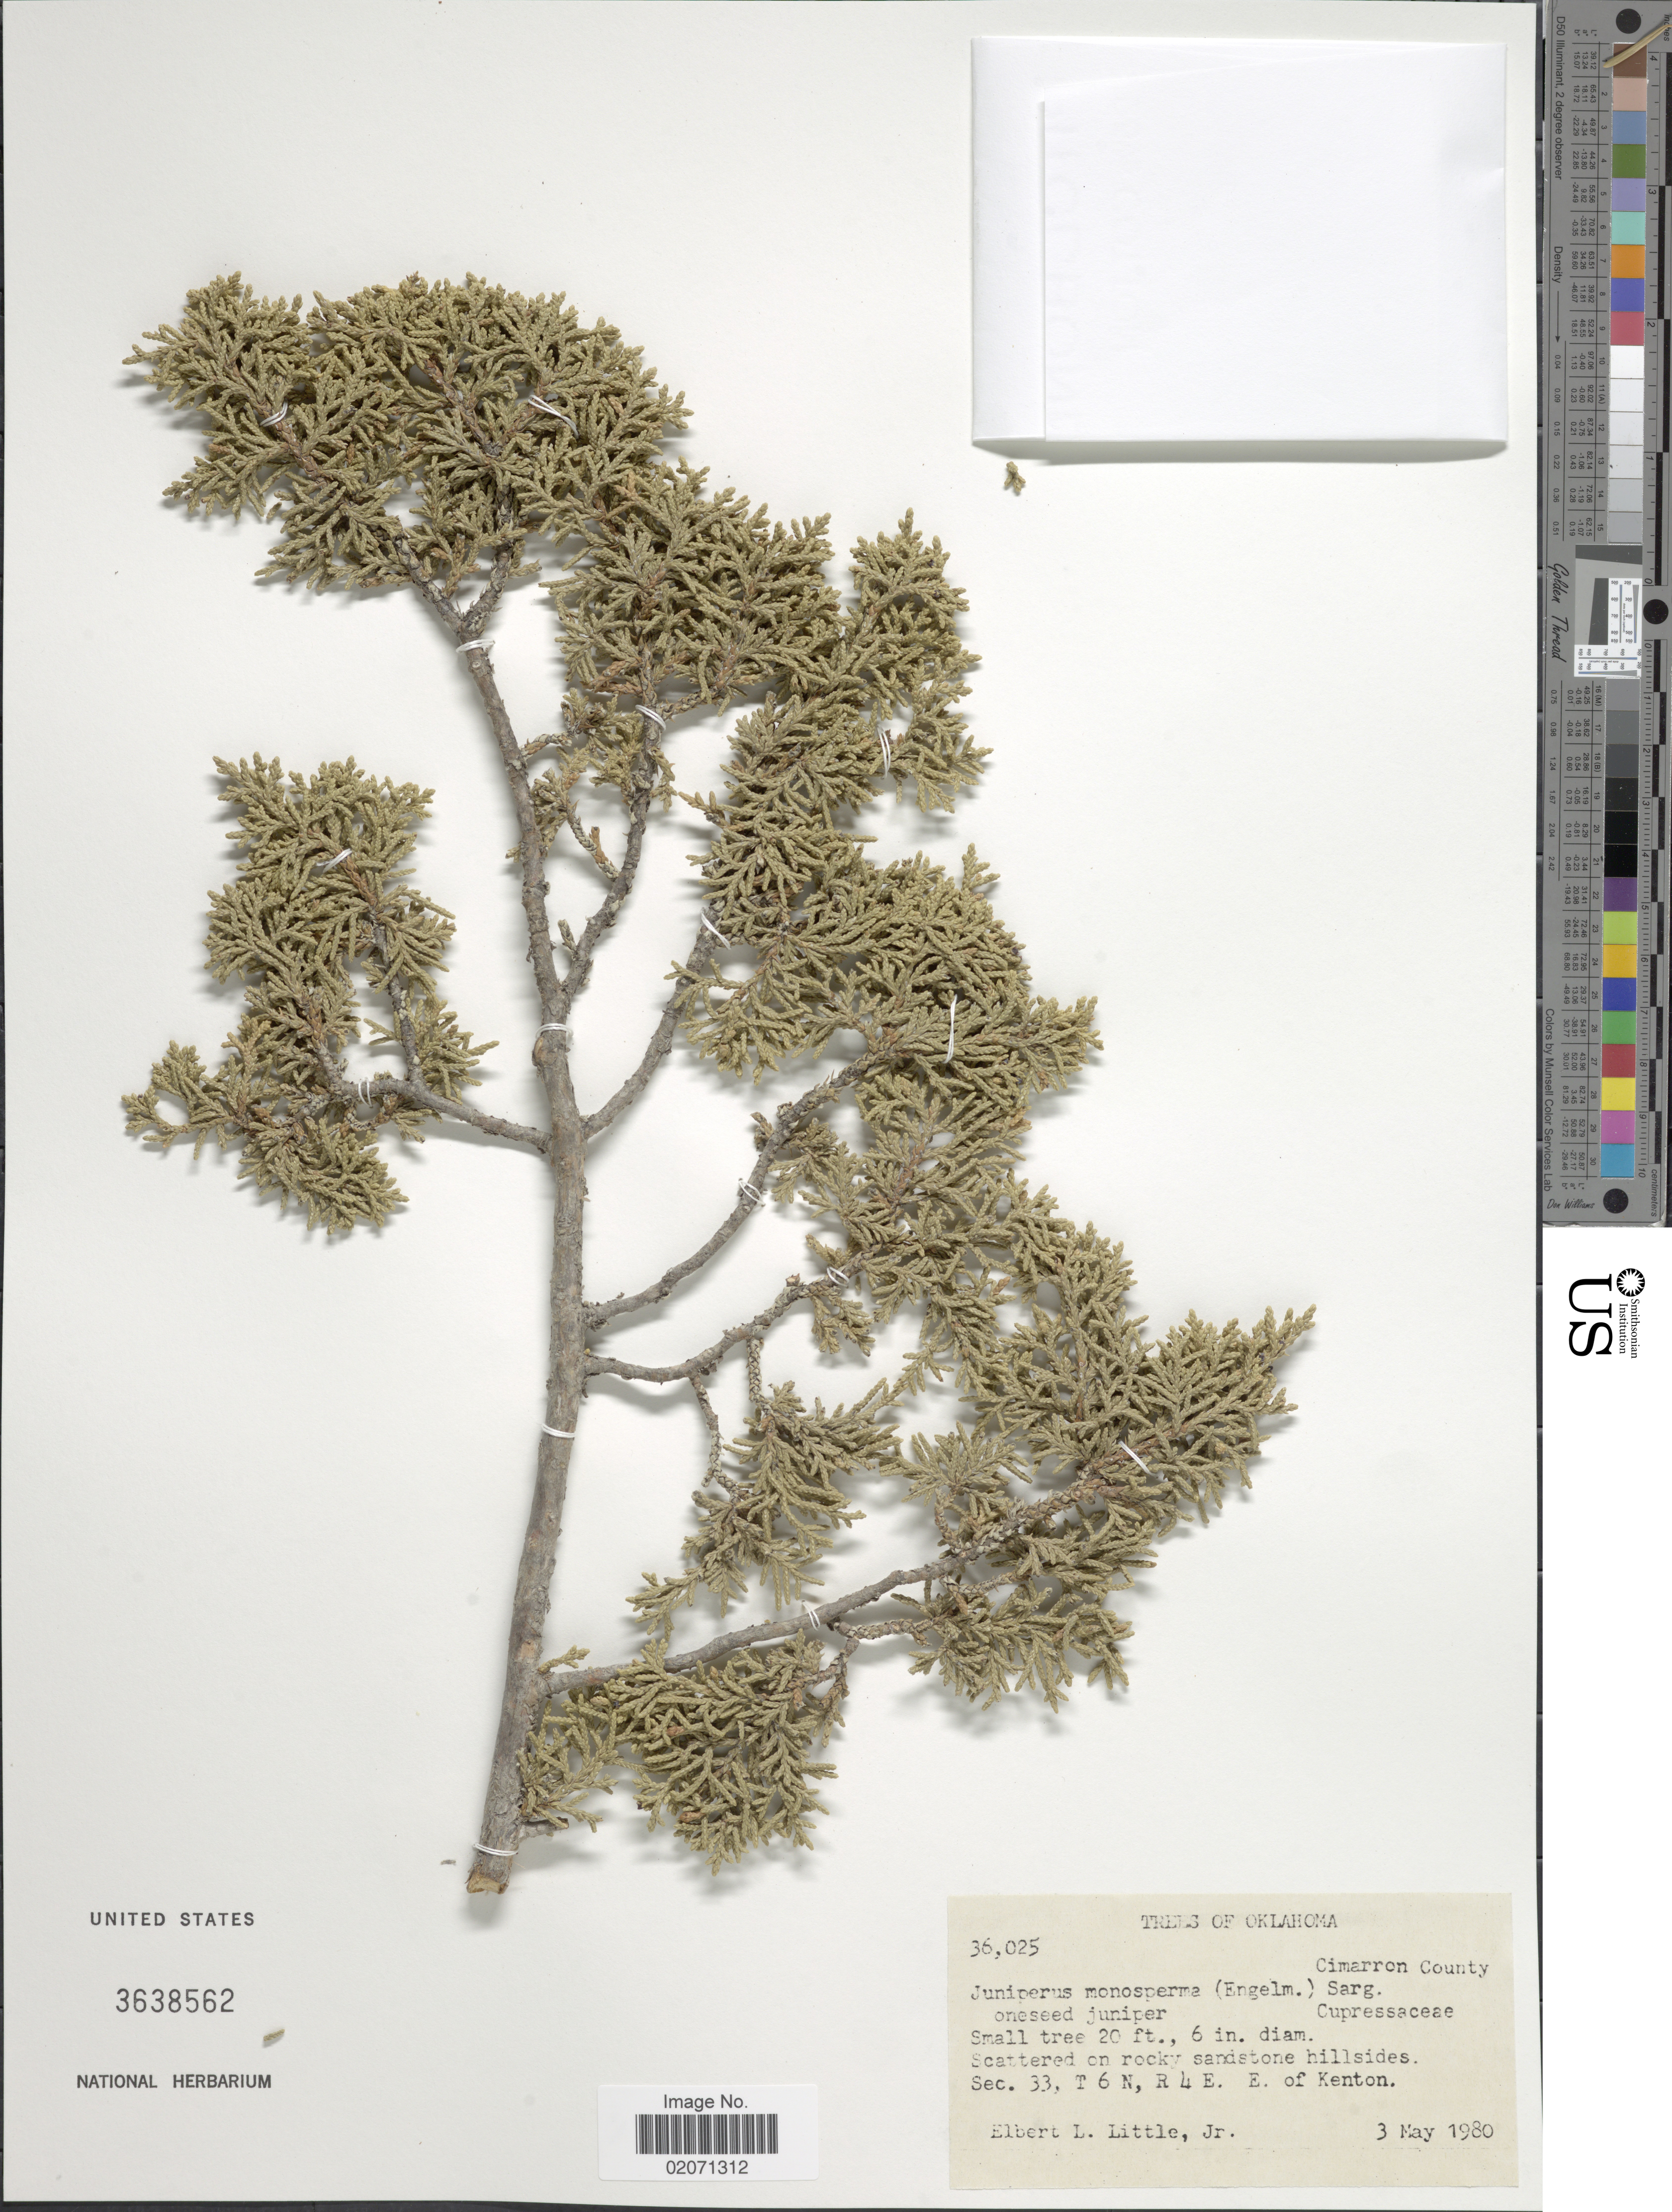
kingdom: Plantae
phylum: Tracheophyta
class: Pinopsida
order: Pinales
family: Cupressaceae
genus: Juniperus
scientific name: Juniperus monosperma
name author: (Engelm.) Sarg.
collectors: E. L. Little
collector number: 36025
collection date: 1980-05-03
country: United States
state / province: Oklahoma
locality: Cimarron County. Scattered on rocky sandstone hillsides. Sec. 33, T. 6 N , R 4 E. E. of Kenton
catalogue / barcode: US 3638562